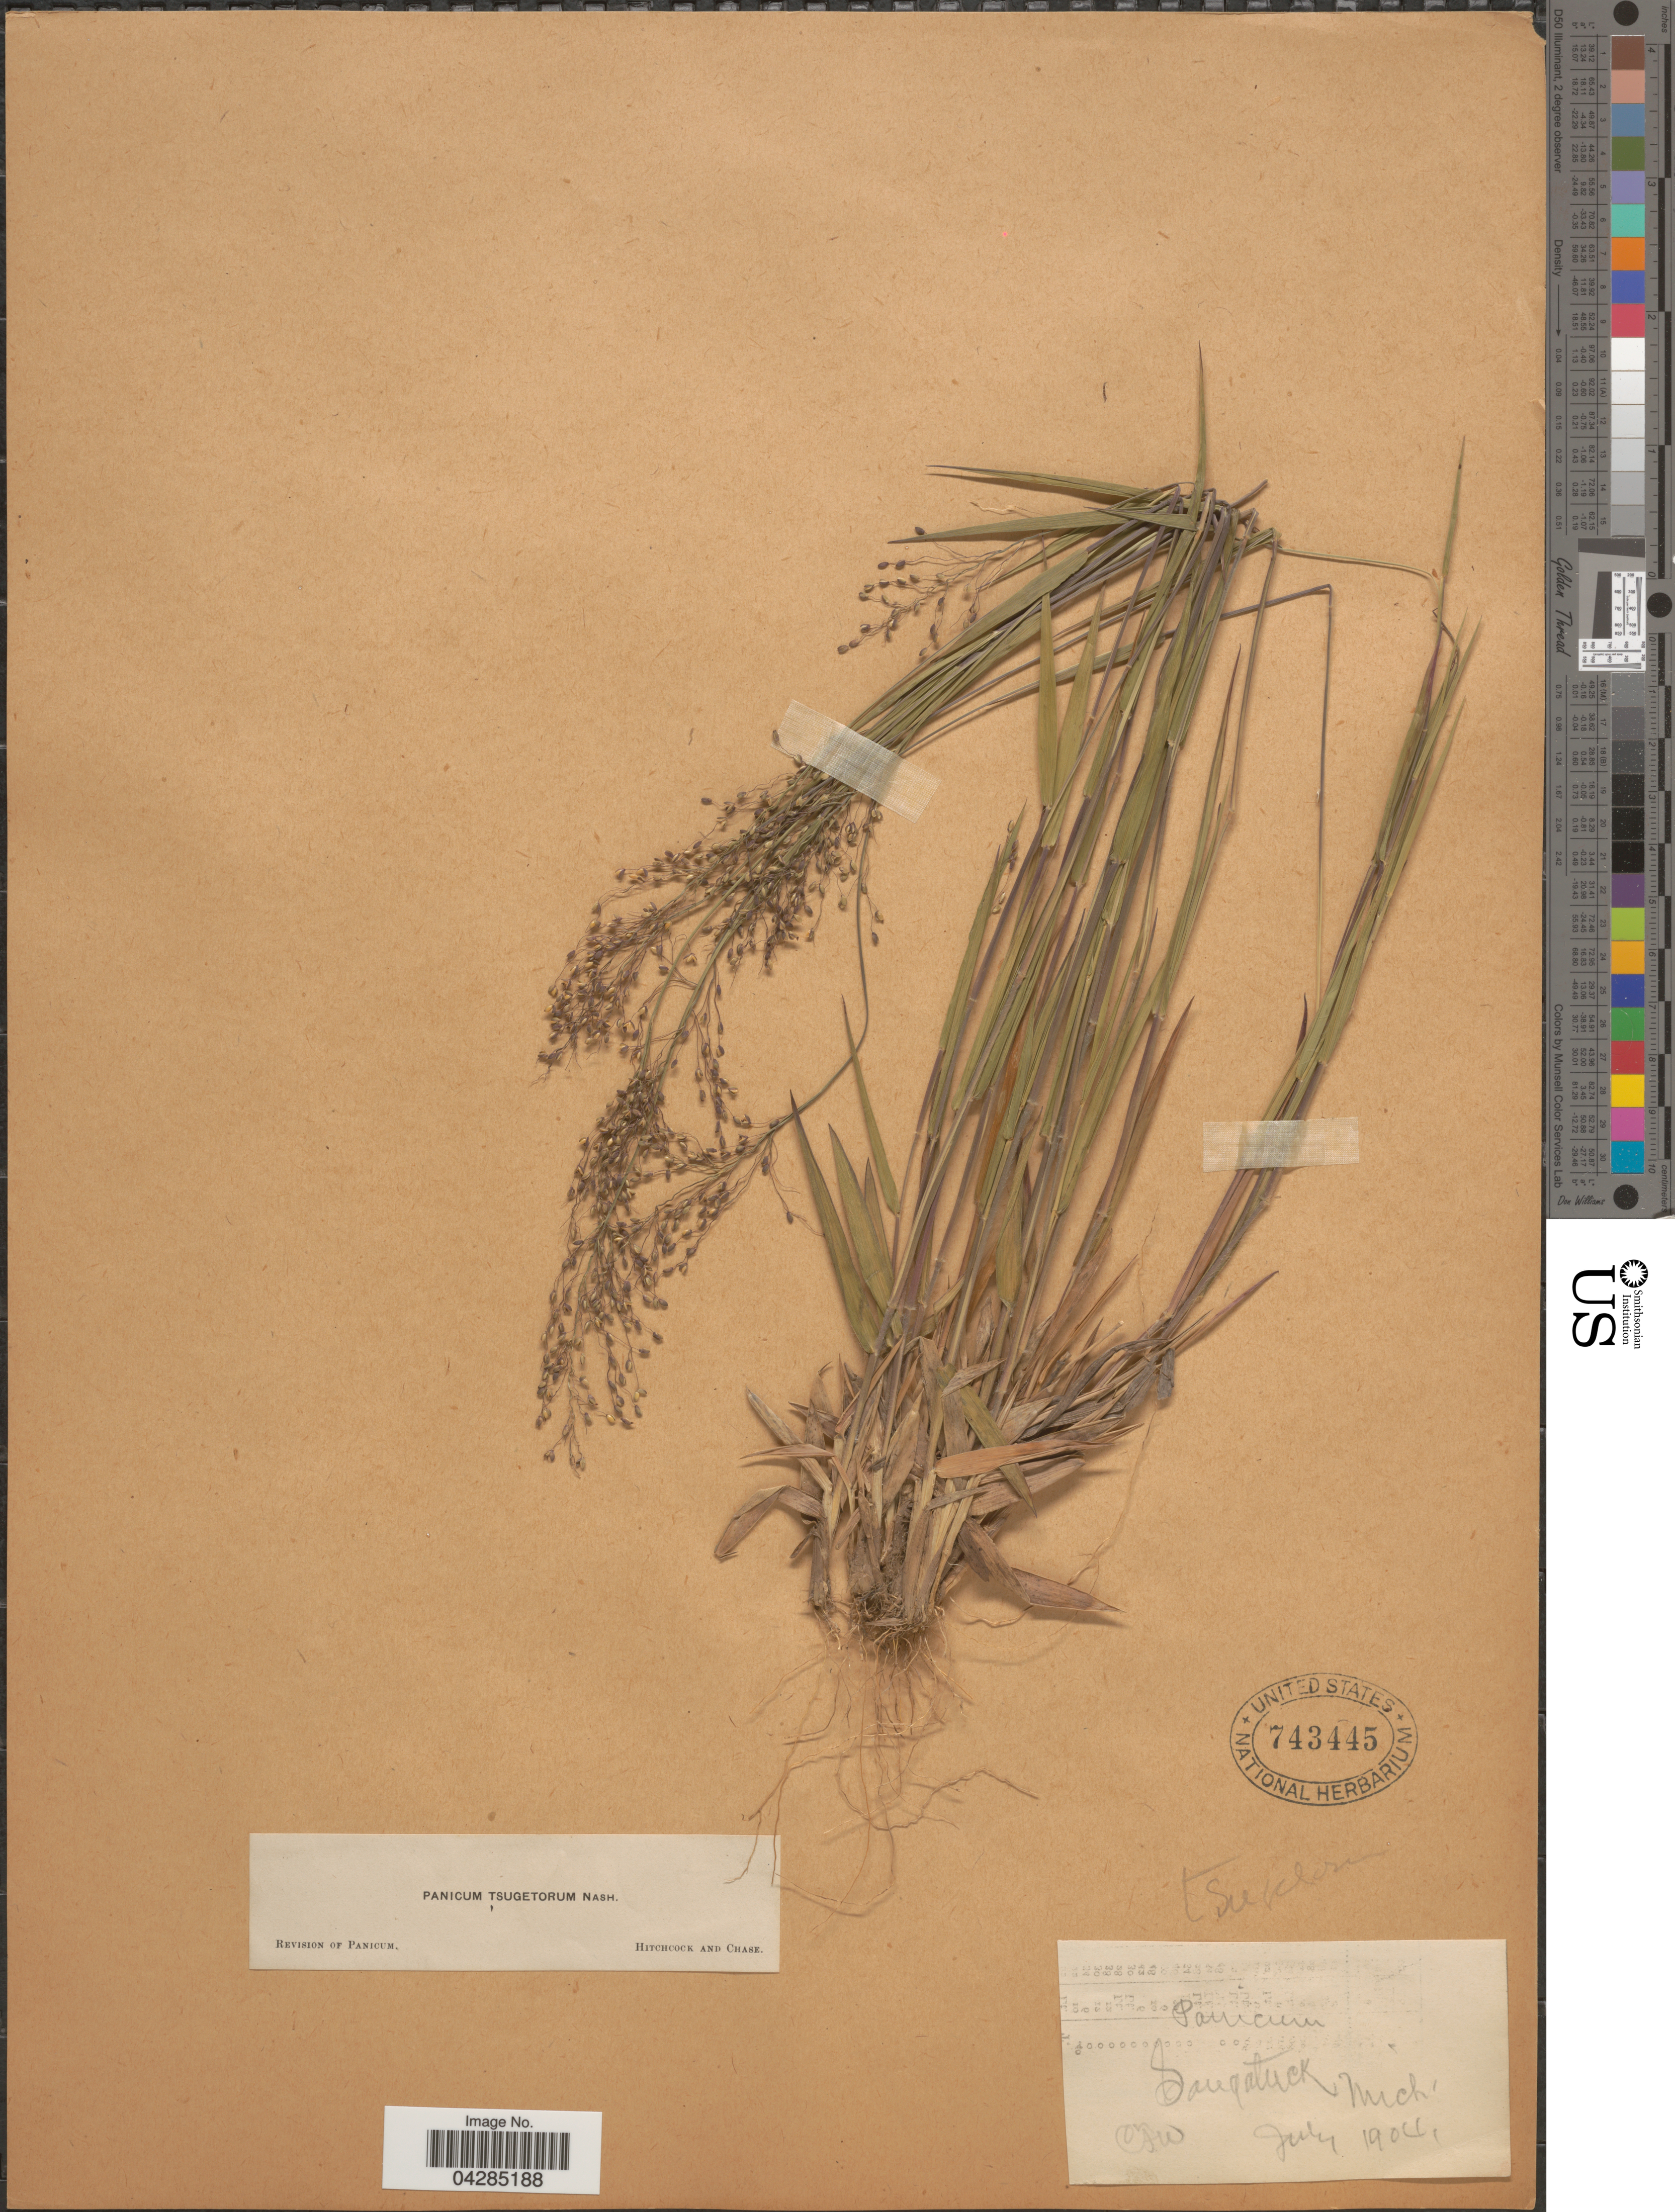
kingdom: Plantae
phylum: Tracheophyta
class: Liliopsida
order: Poales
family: Poaceae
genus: Dichanthelium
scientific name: Dichanthelium portoricense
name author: (Desv. ex Ham.) B.F. Hansen & Wunderlin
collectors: C. F. W.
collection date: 1904-07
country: United States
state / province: Michigan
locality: Saugatuck.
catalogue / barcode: US 743445